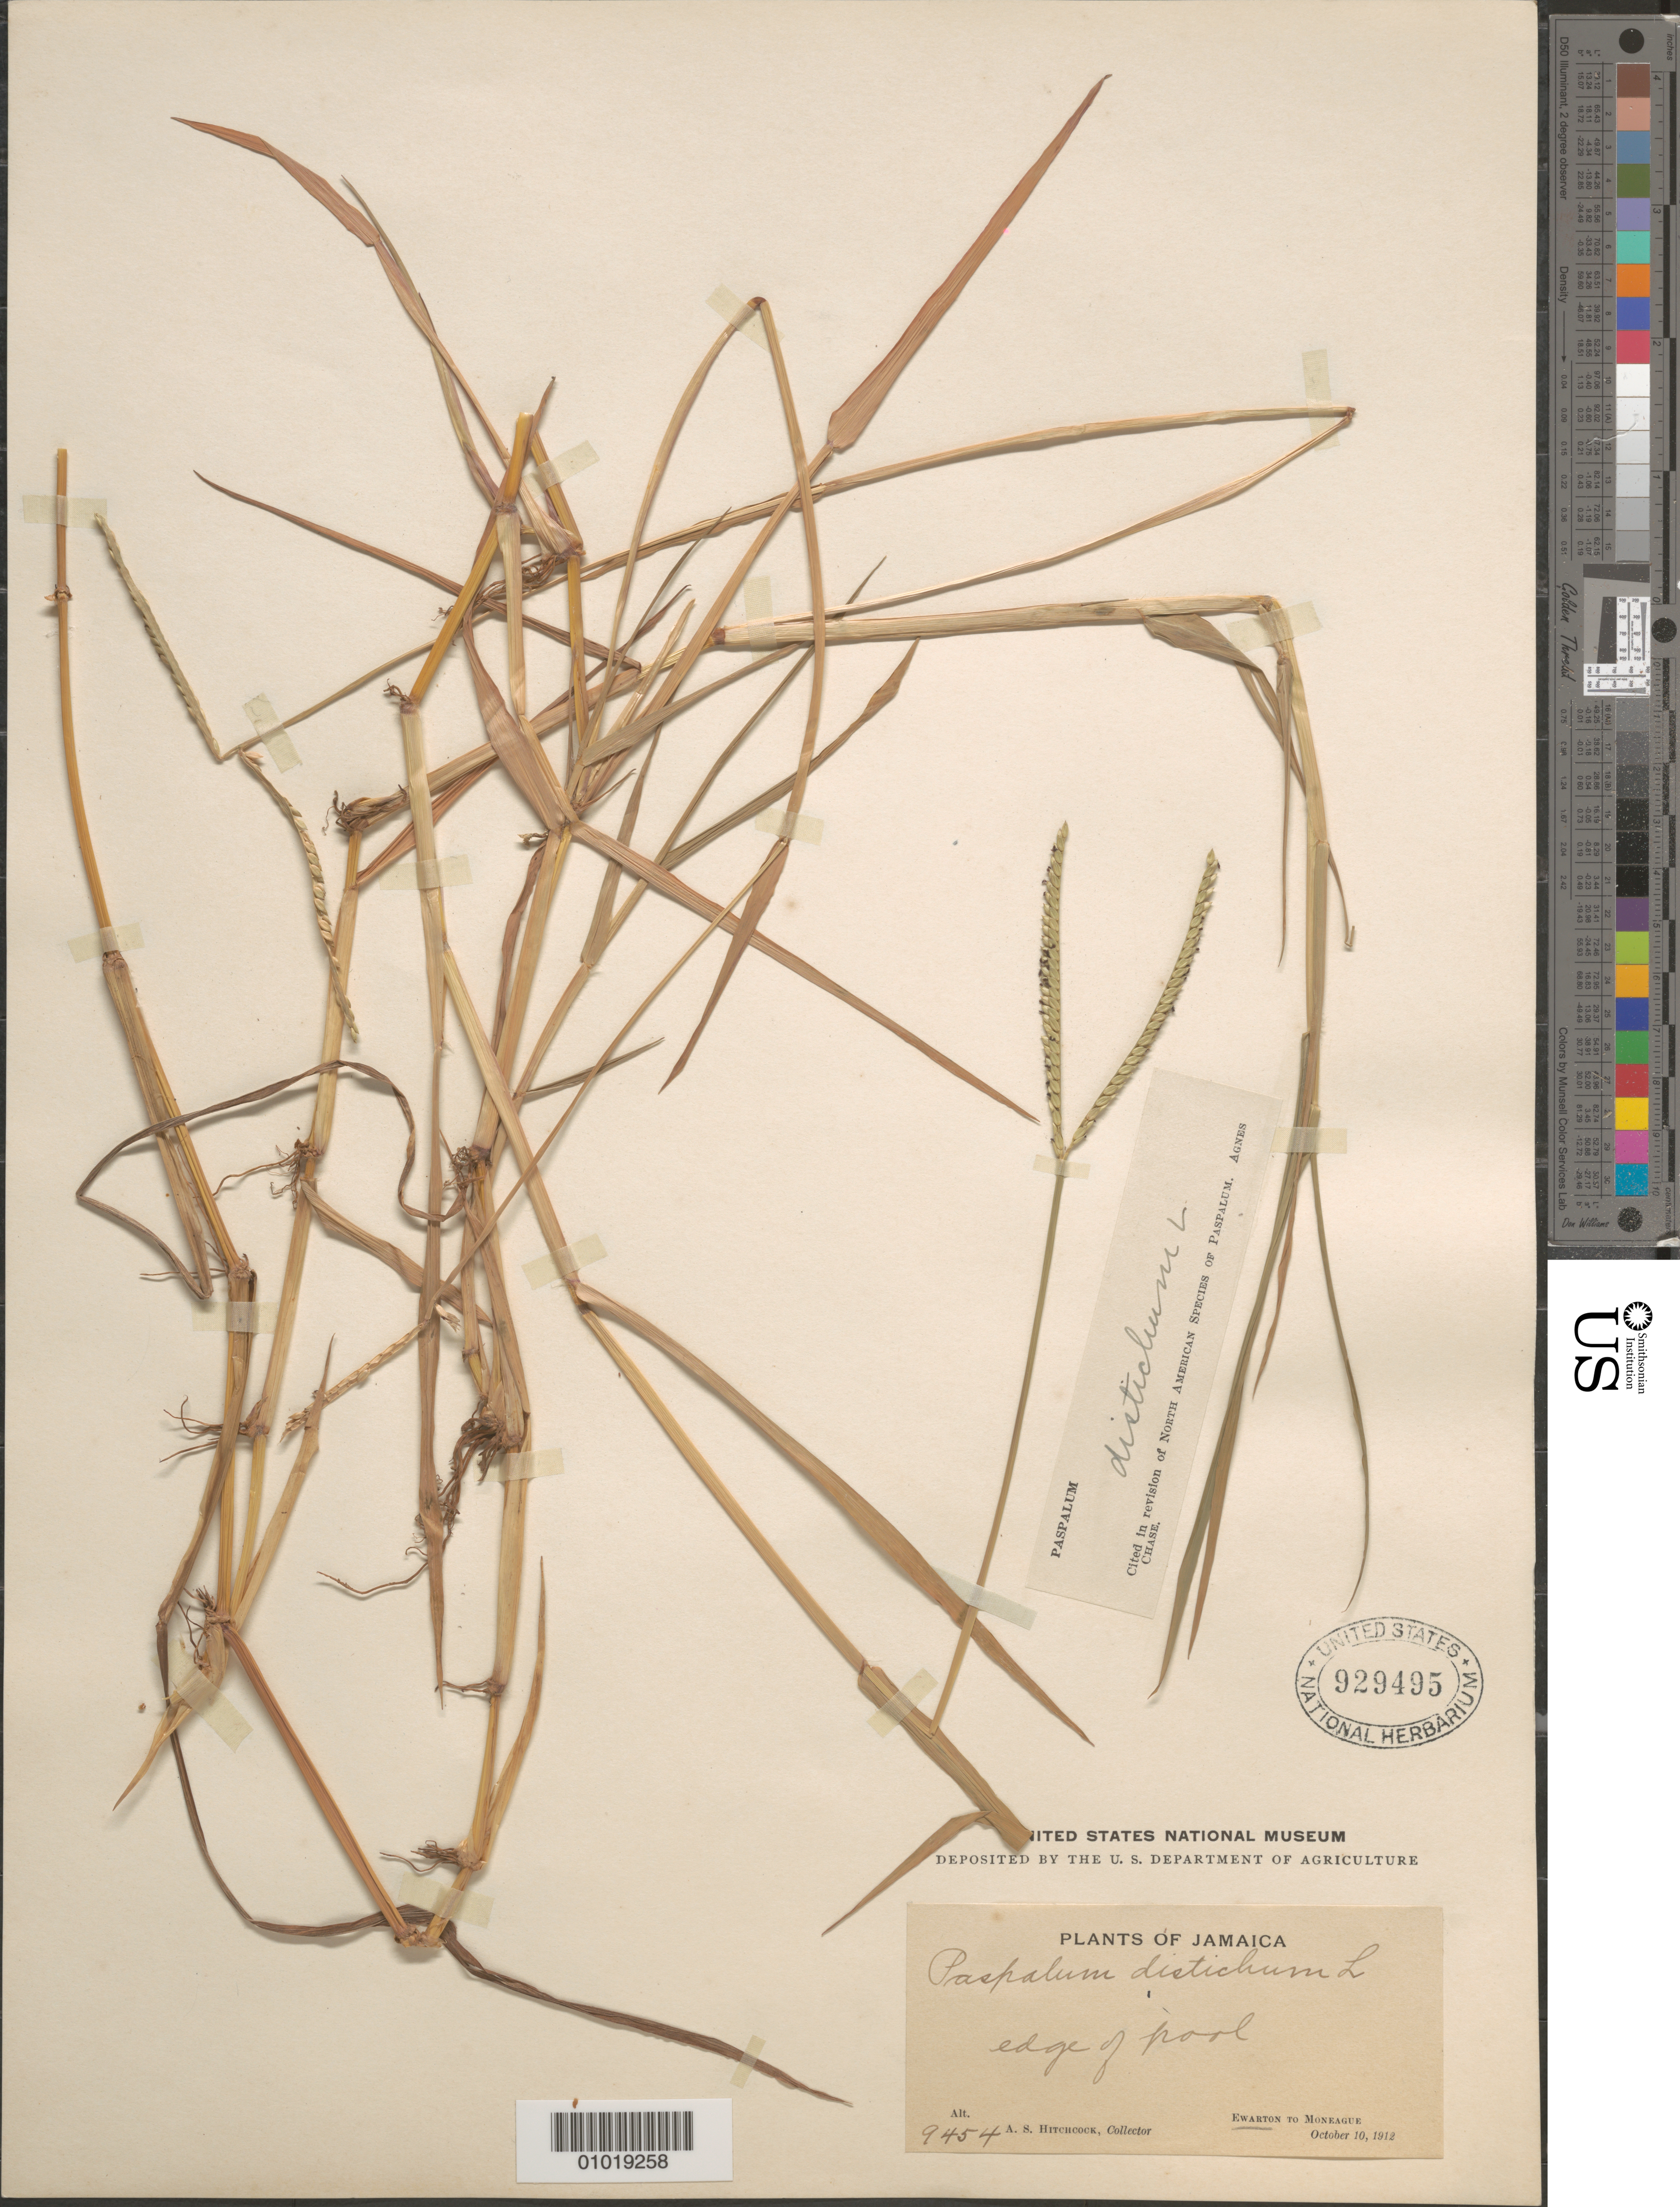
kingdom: Plantae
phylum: Tracheophyta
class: Liliopsida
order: Poales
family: Poaceae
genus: Paspalum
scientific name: Paspalum distichum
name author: L.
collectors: A. S. Hitchcock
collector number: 9454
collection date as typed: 10 Oct 1912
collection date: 1912-10-10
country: Jamaica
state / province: Saint Catherine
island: Jamaica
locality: Ewarton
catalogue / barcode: US 929495